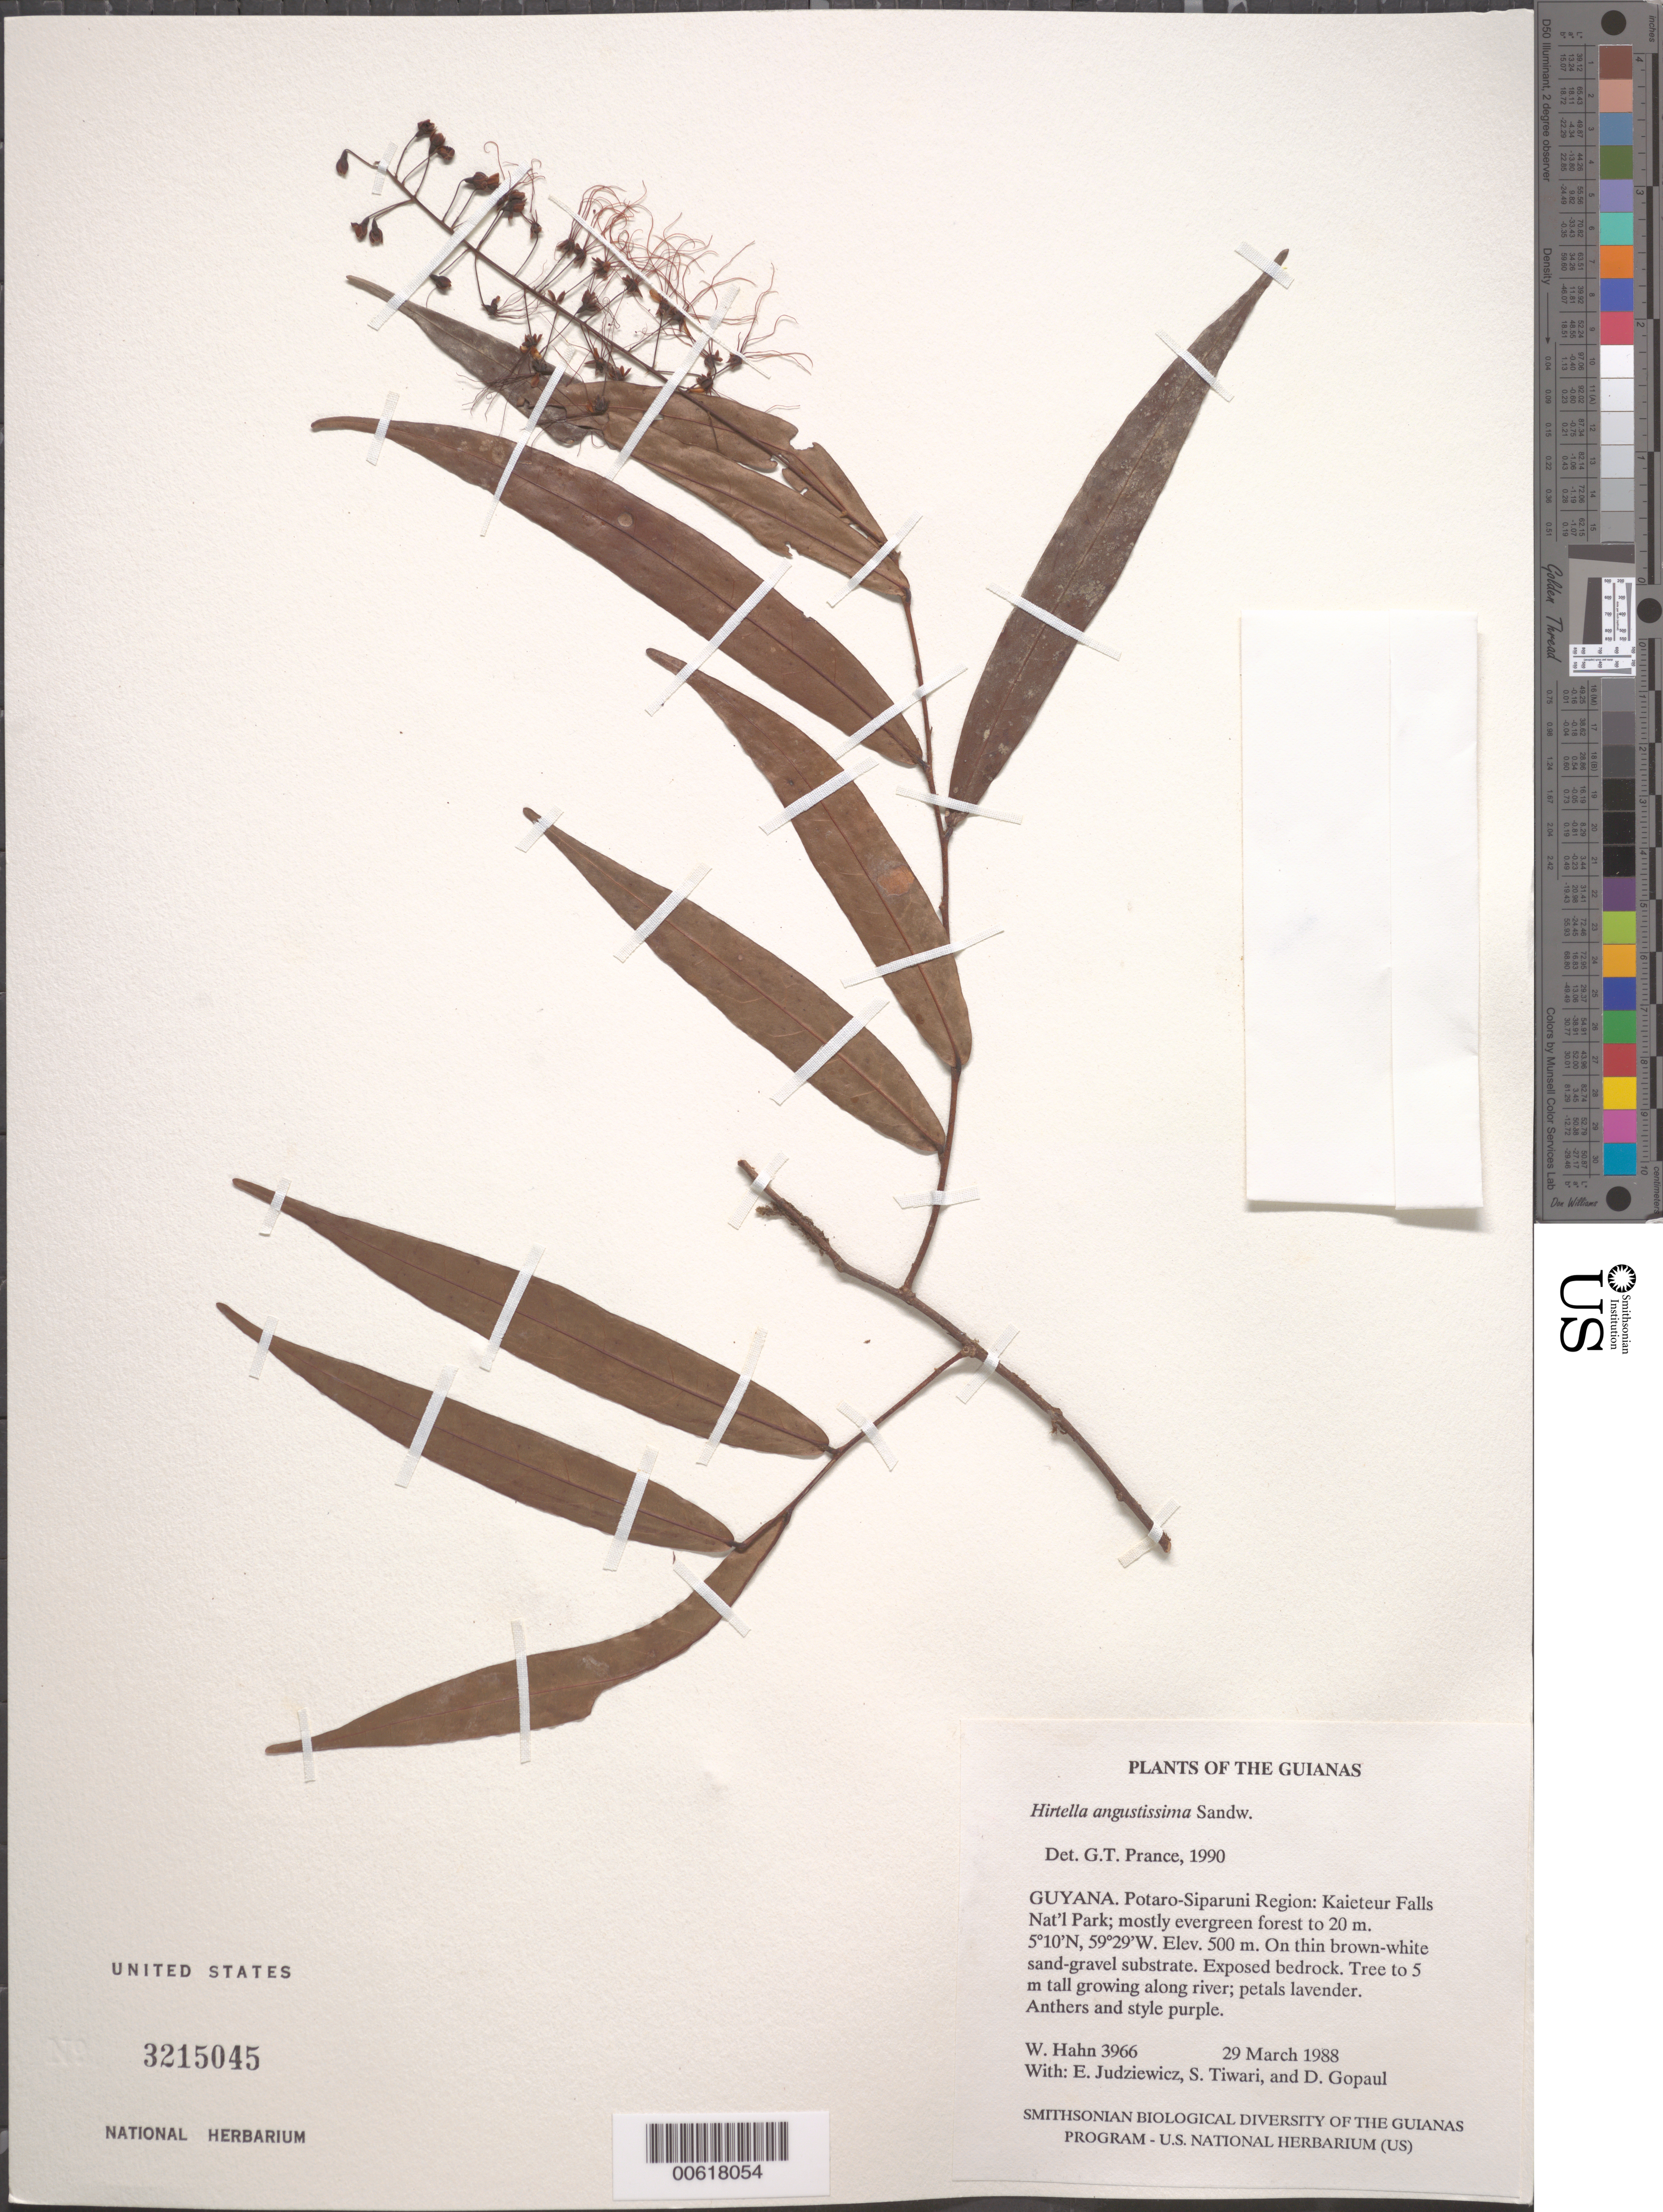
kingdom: Plantae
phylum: Tracheophyta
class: Magnoliopsida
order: Malpighiales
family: Chrysobalanaceae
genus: Hirtella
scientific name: Hirtella angustissima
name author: Sandw.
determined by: Prance, G. T.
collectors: W. Hahn, E. J. Judziewicz, S. Tiwari & D. Gopaul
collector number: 3966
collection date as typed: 29 March 1988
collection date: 1988-03-29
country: Guyana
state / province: Potaro-Siparuni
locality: Kaieteur Falls National Park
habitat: Mostly evergreen forest to 20 m on thin brown-white sand-gravel substrate. Exposed bedrock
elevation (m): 500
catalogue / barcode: US 3215045